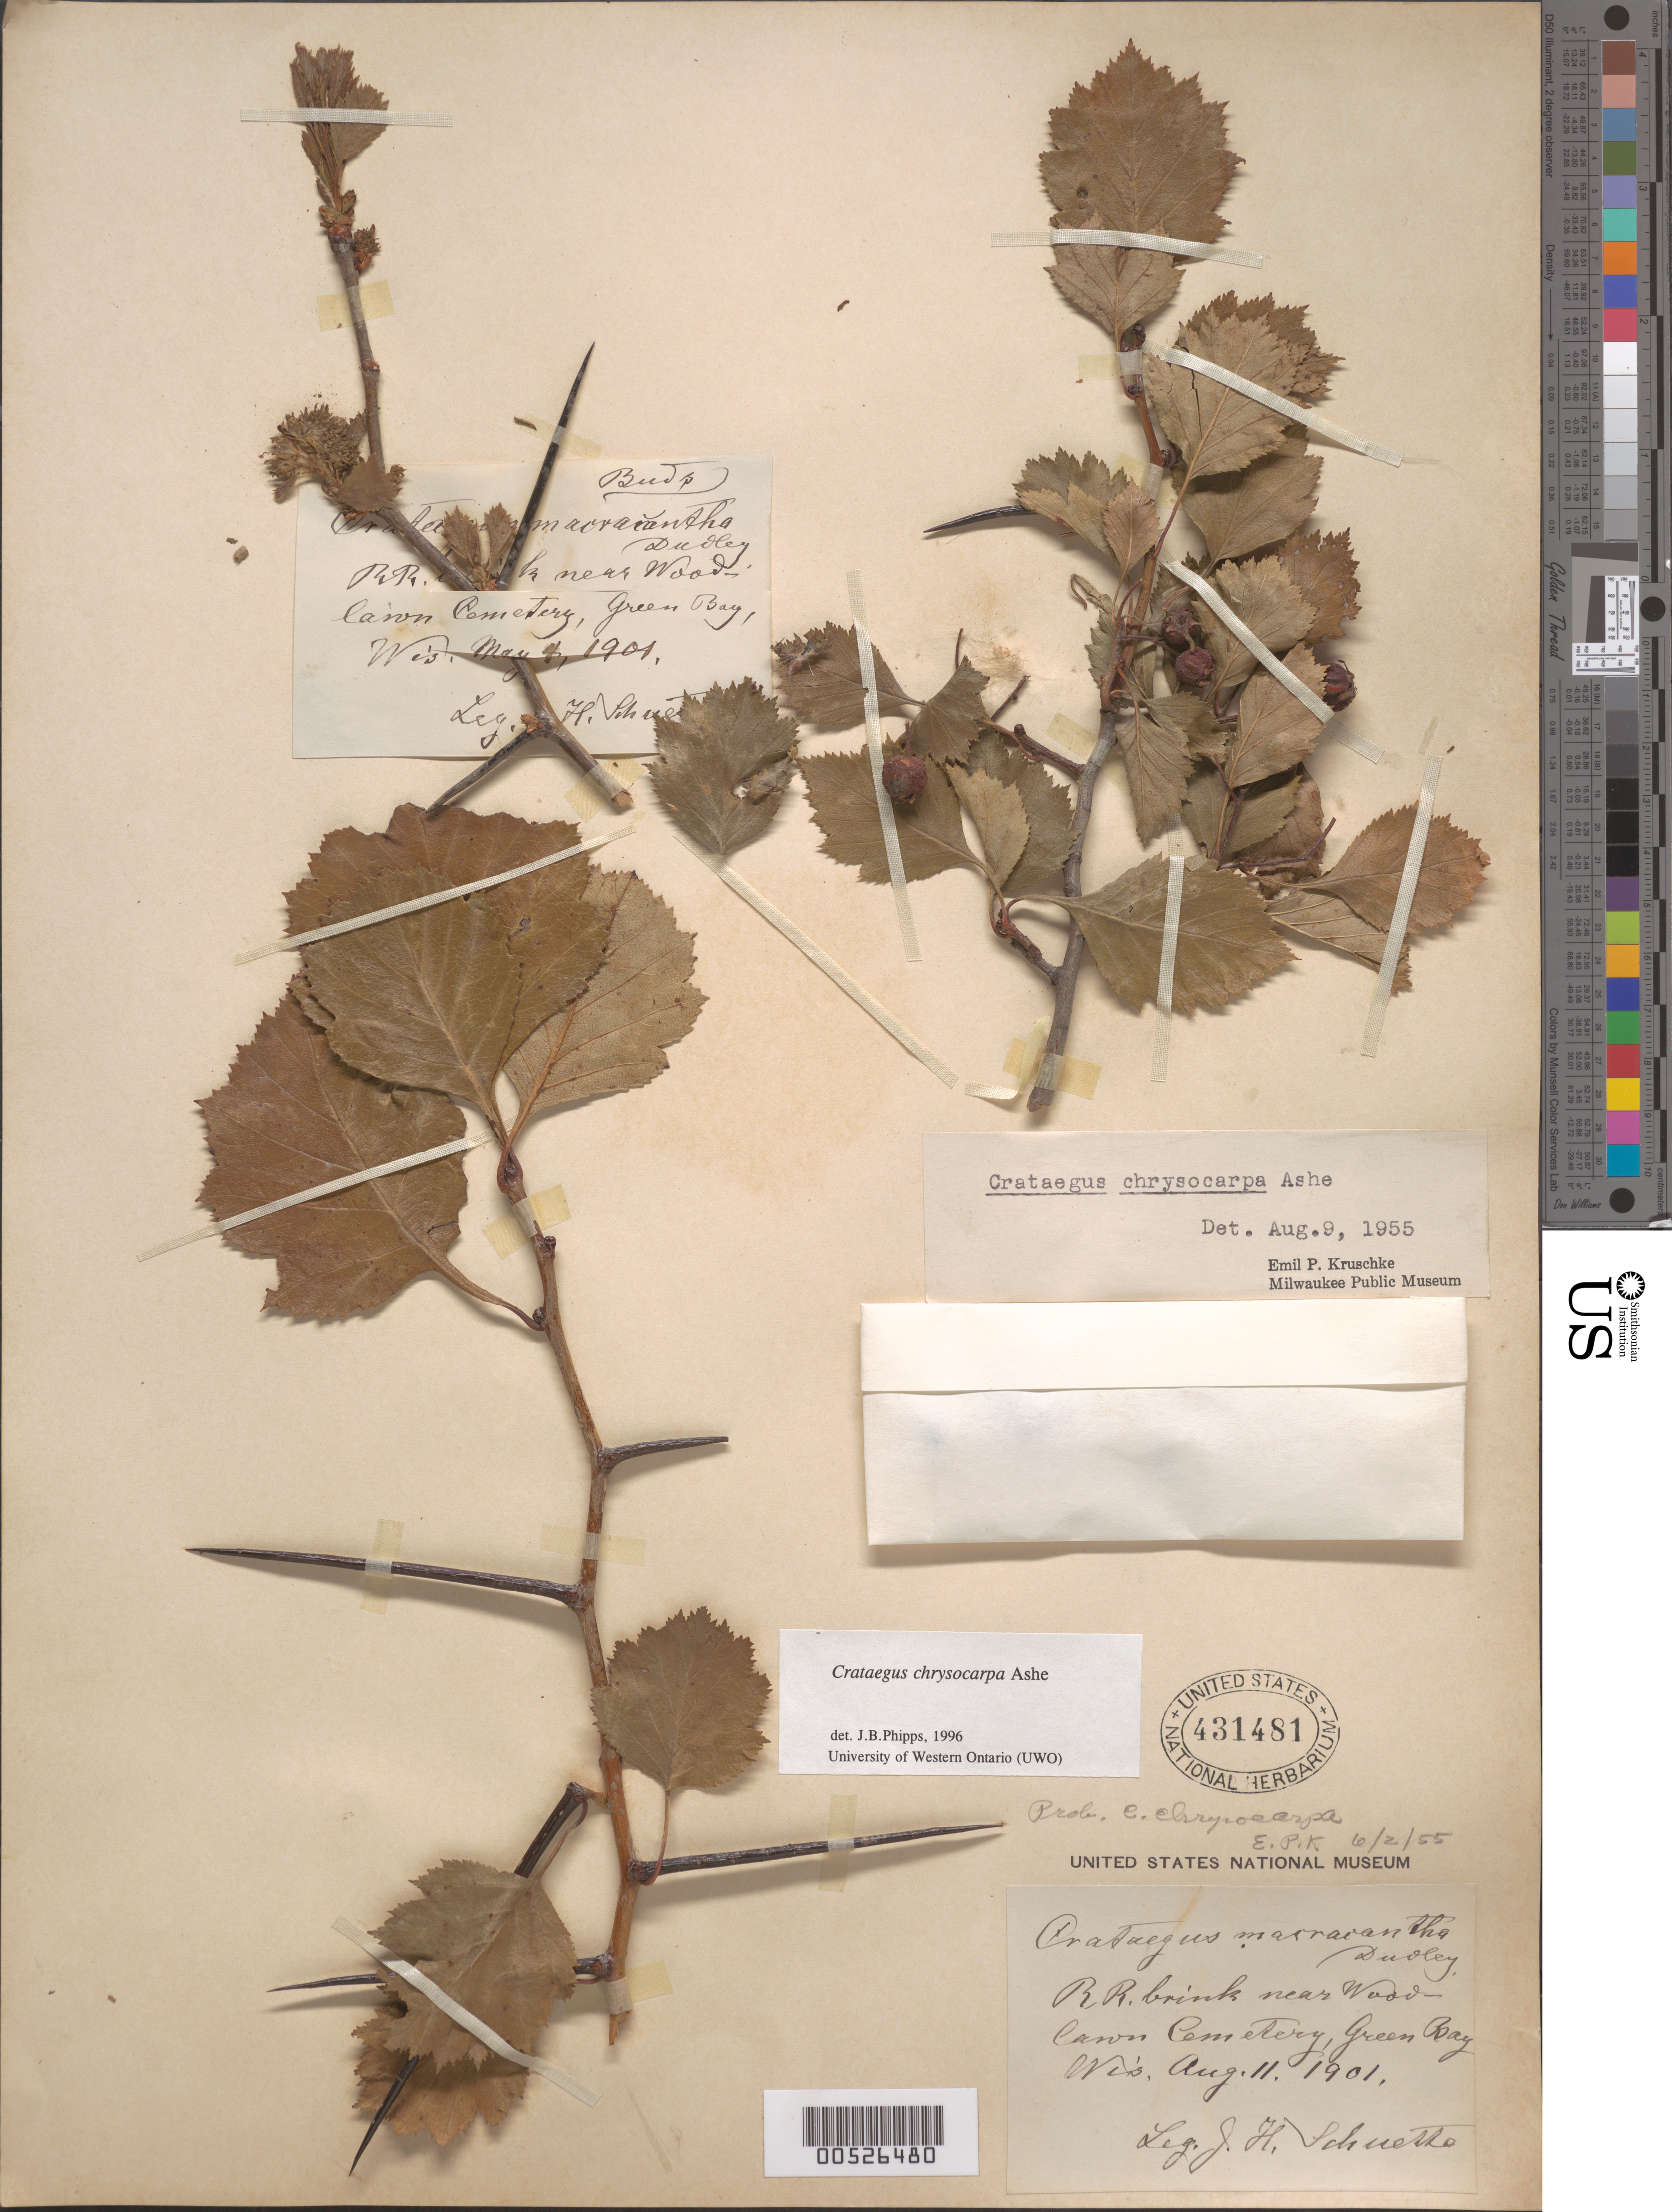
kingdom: Plantae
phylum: Tracheophyta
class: Magnoliopsida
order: Rosales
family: Rosaceae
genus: Crataegus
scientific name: Crataegus chrysocarpa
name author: Ashe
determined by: Kruschke, Emil Paul, (MIL), Milwaukee Public Museum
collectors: J. H. Schuette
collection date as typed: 09 May 1901 and 11 Aug 1901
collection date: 1901-05-09,1901-08-11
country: United States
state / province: Wisconsin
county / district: Brown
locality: RR brink near Woodlawn Cemetery, Green Bay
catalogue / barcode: US 431481